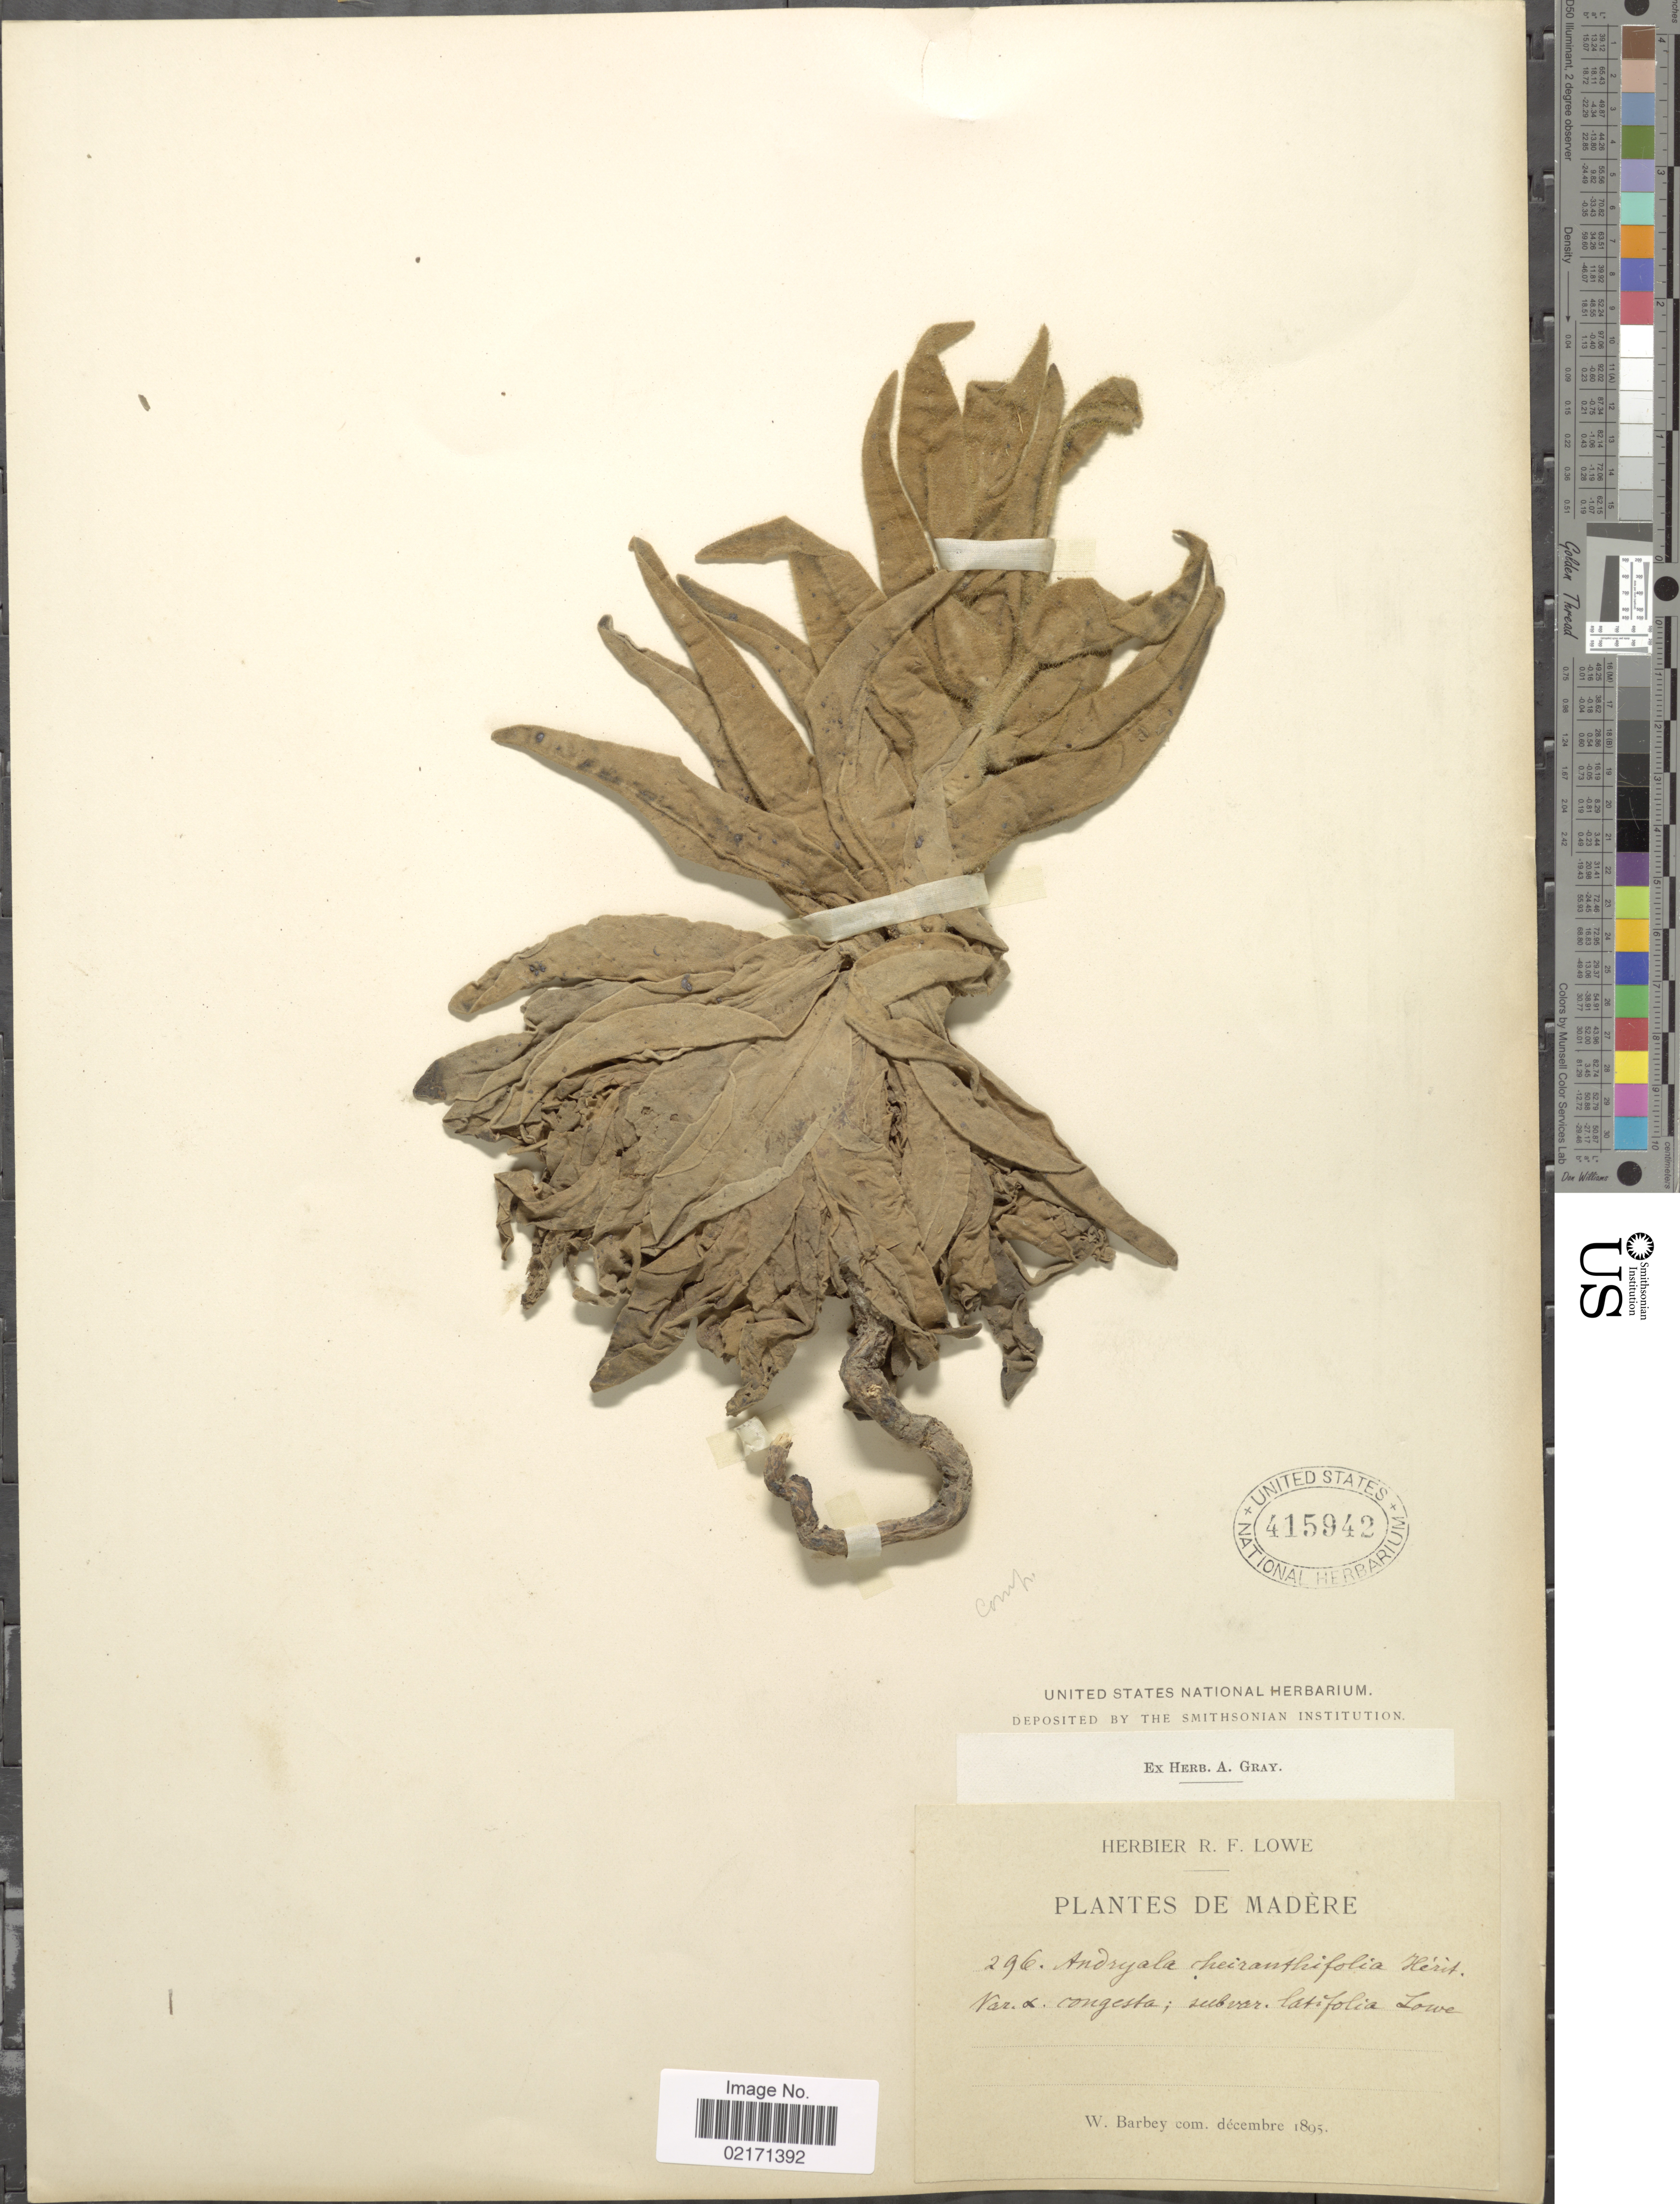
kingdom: Plantae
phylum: Tracheophyta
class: Magnoliopsida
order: Asterales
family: Asteraceae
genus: Andryala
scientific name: Andryala glandulosa subsp. cheiranthifolia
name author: (L'Hér.) Greuter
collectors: ex herb. R. F. Lowe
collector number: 296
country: Portugal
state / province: Madeira (Aut. Reg.)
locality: Madere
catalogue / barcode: US 415942